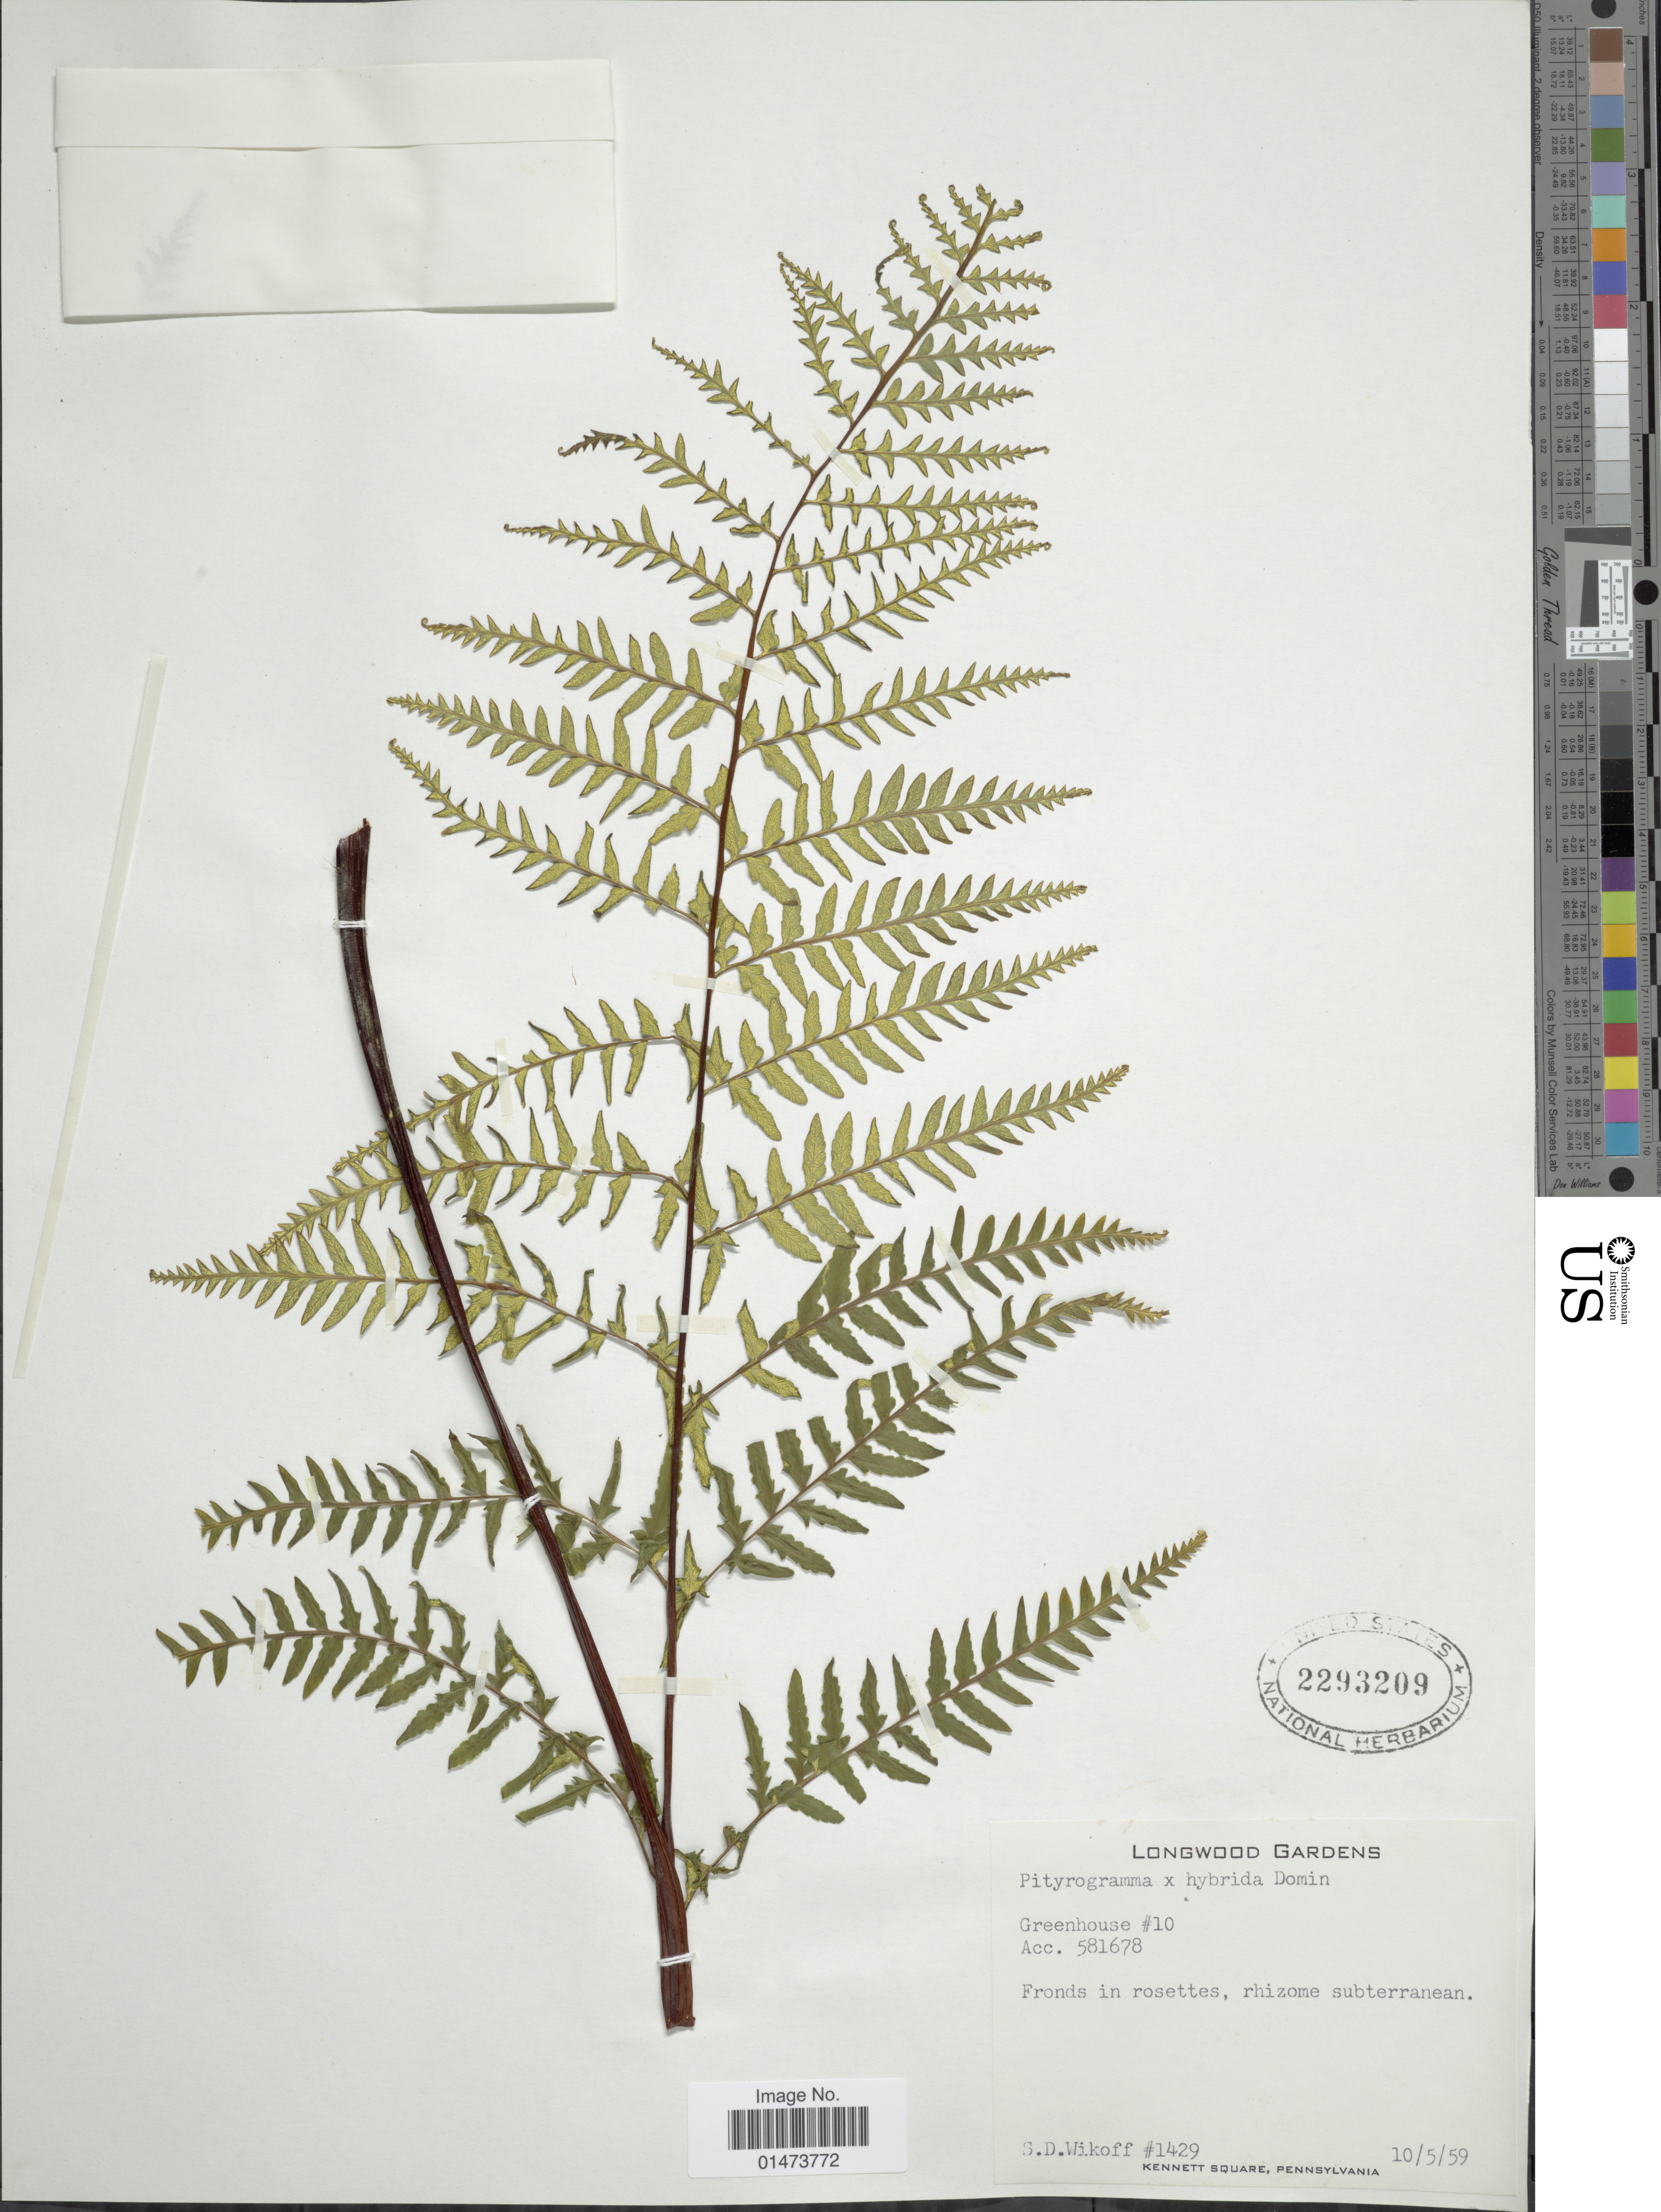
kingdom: Plantae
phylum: Tracheophyta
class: Polypodiopsida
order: Polypodiales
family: Pteridaceae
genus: Pityrogramma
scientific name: Pityrogramma hybrida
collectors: S. Wikoff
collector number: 1429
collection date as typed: Transcribed d/m/y: 10/5/59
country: United States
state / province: Pennsylvania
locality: Longwood Gardens, Greenhouse #10, Acc. 581678, Kennett Square.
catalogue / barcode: US 2293209